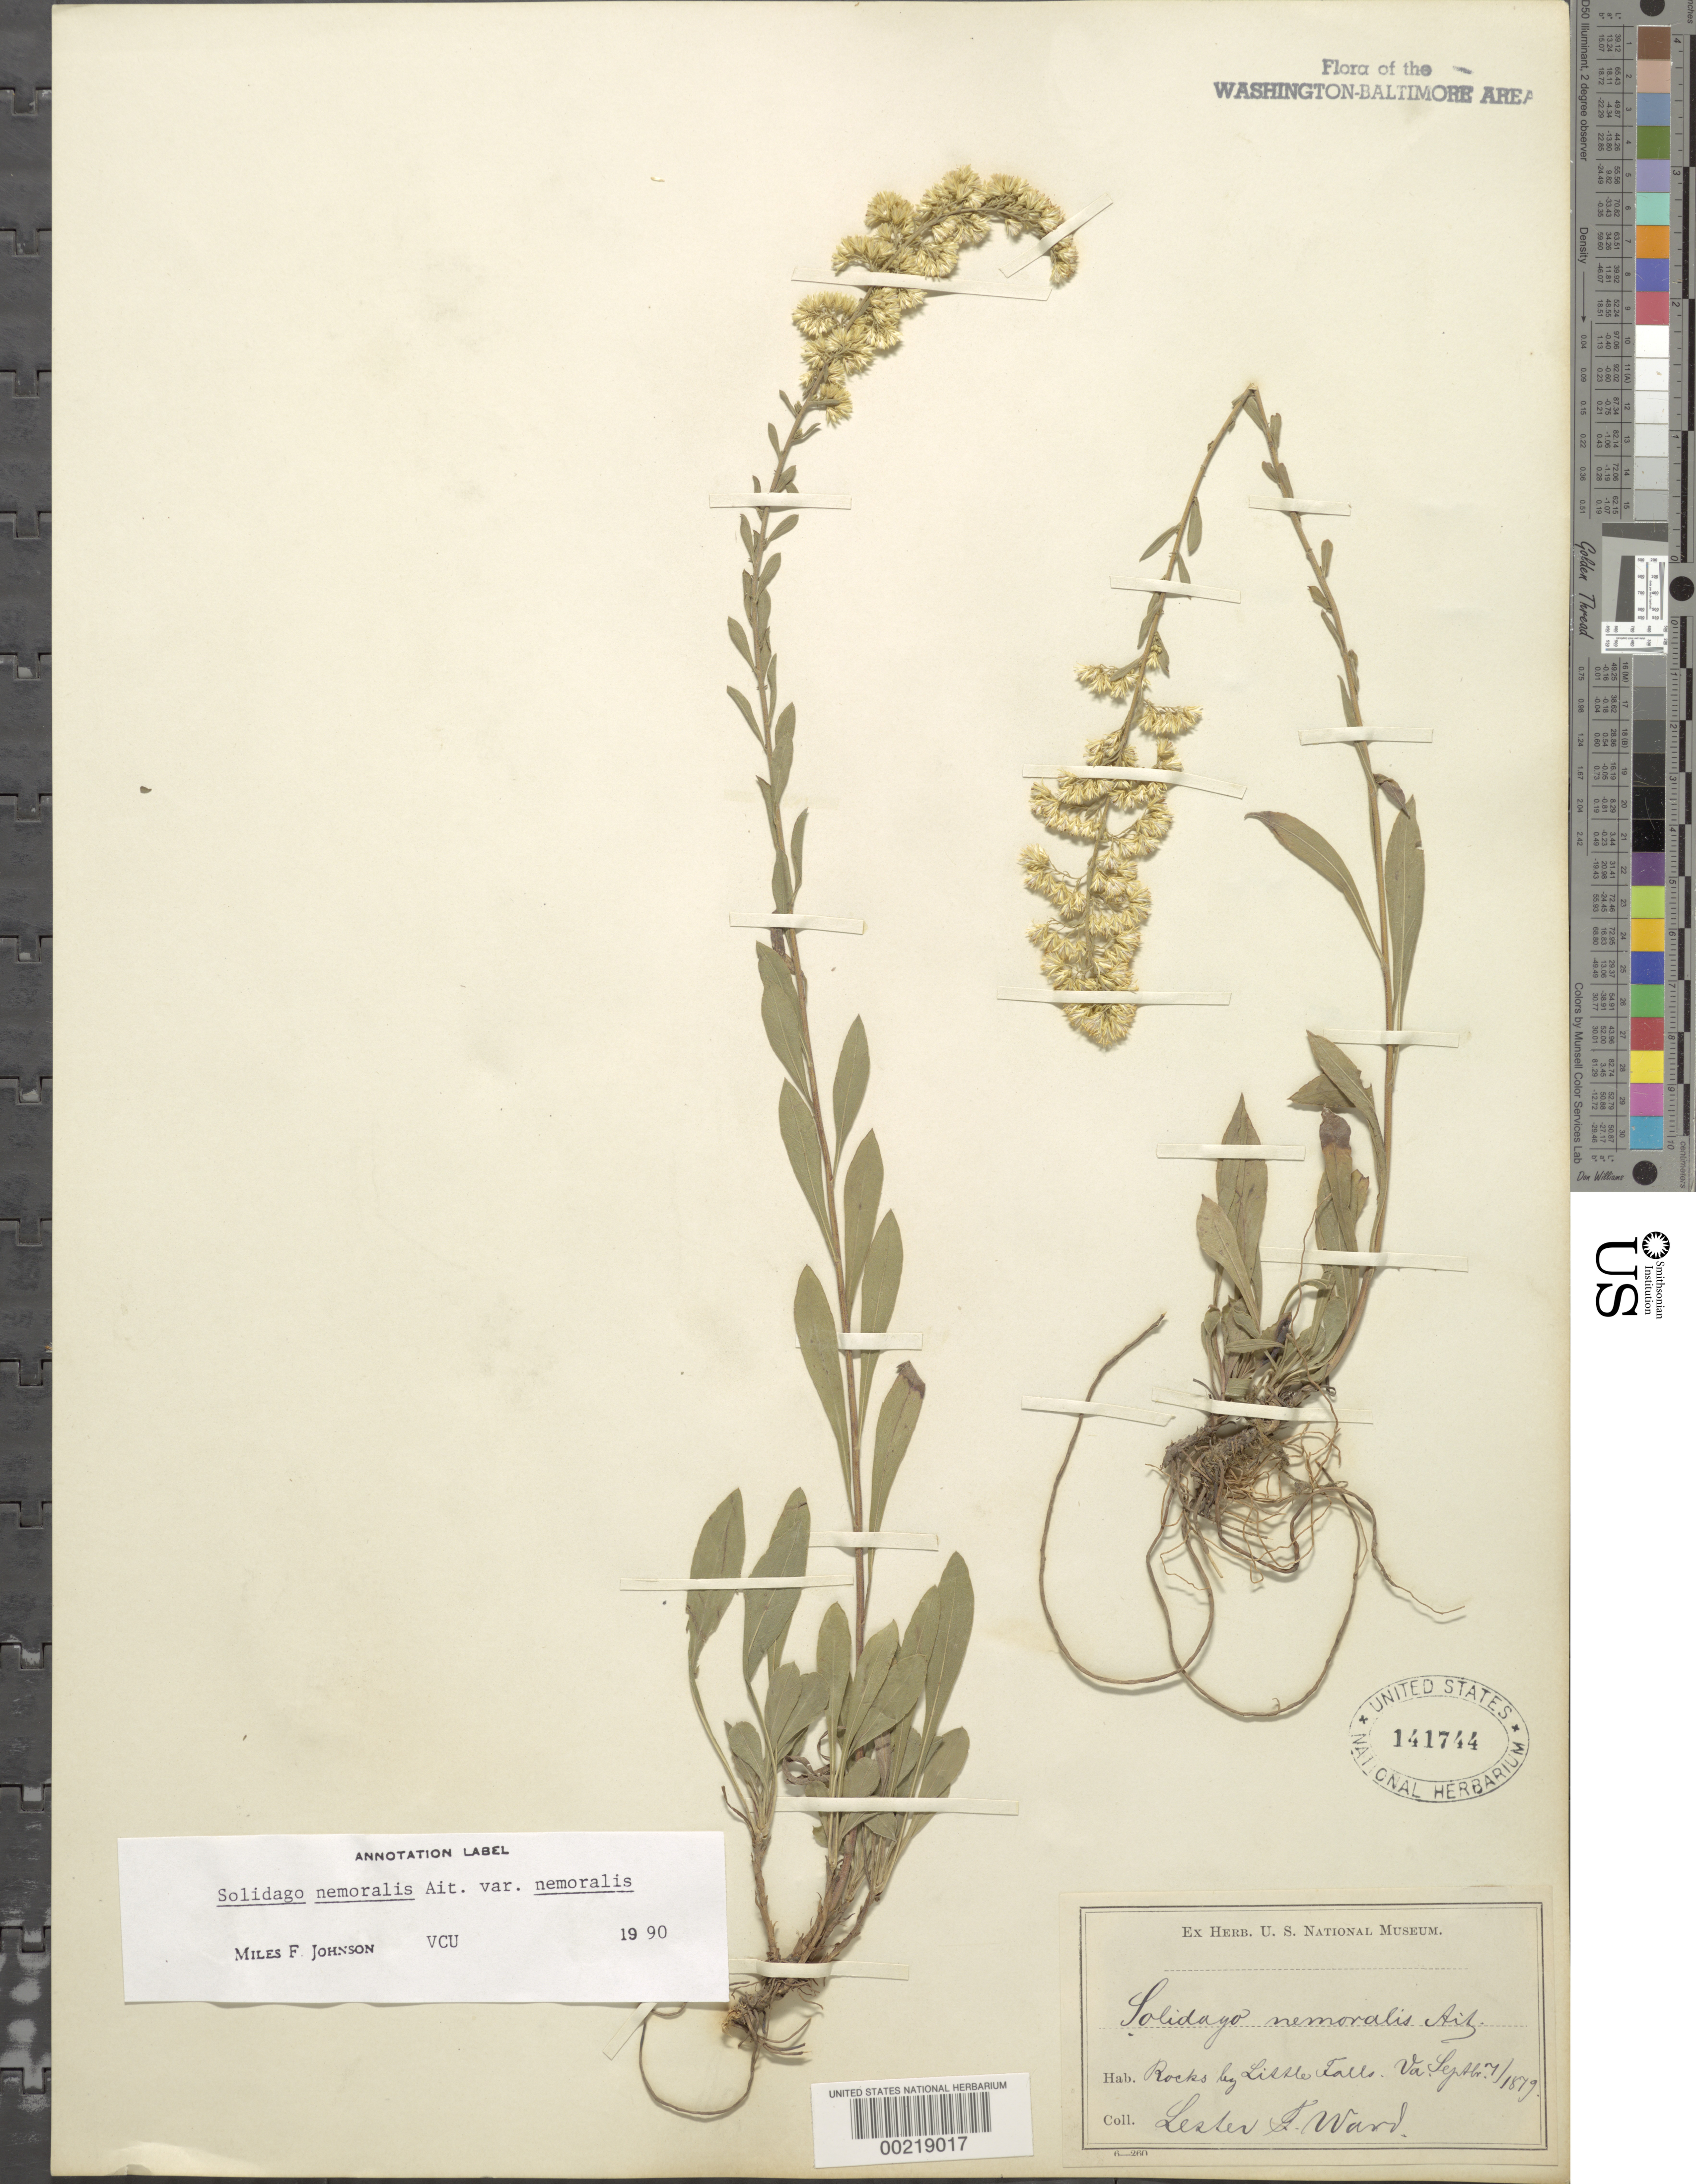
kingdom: Plantae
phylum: Tracheophyta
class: Magnoliopsida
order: Asterales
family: Asteraceae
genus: Solidago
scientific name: Solidago nemoralis var. nemoralis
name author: Aiton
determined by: Johnson, M. F.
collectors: L. F. Ward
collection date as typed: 07 Sep 1879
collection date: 1879-09-07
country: United States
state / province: Virginia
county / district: Fairfax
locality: Little Falls C. & O. Canal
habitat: Rocks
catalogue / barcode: US 141744